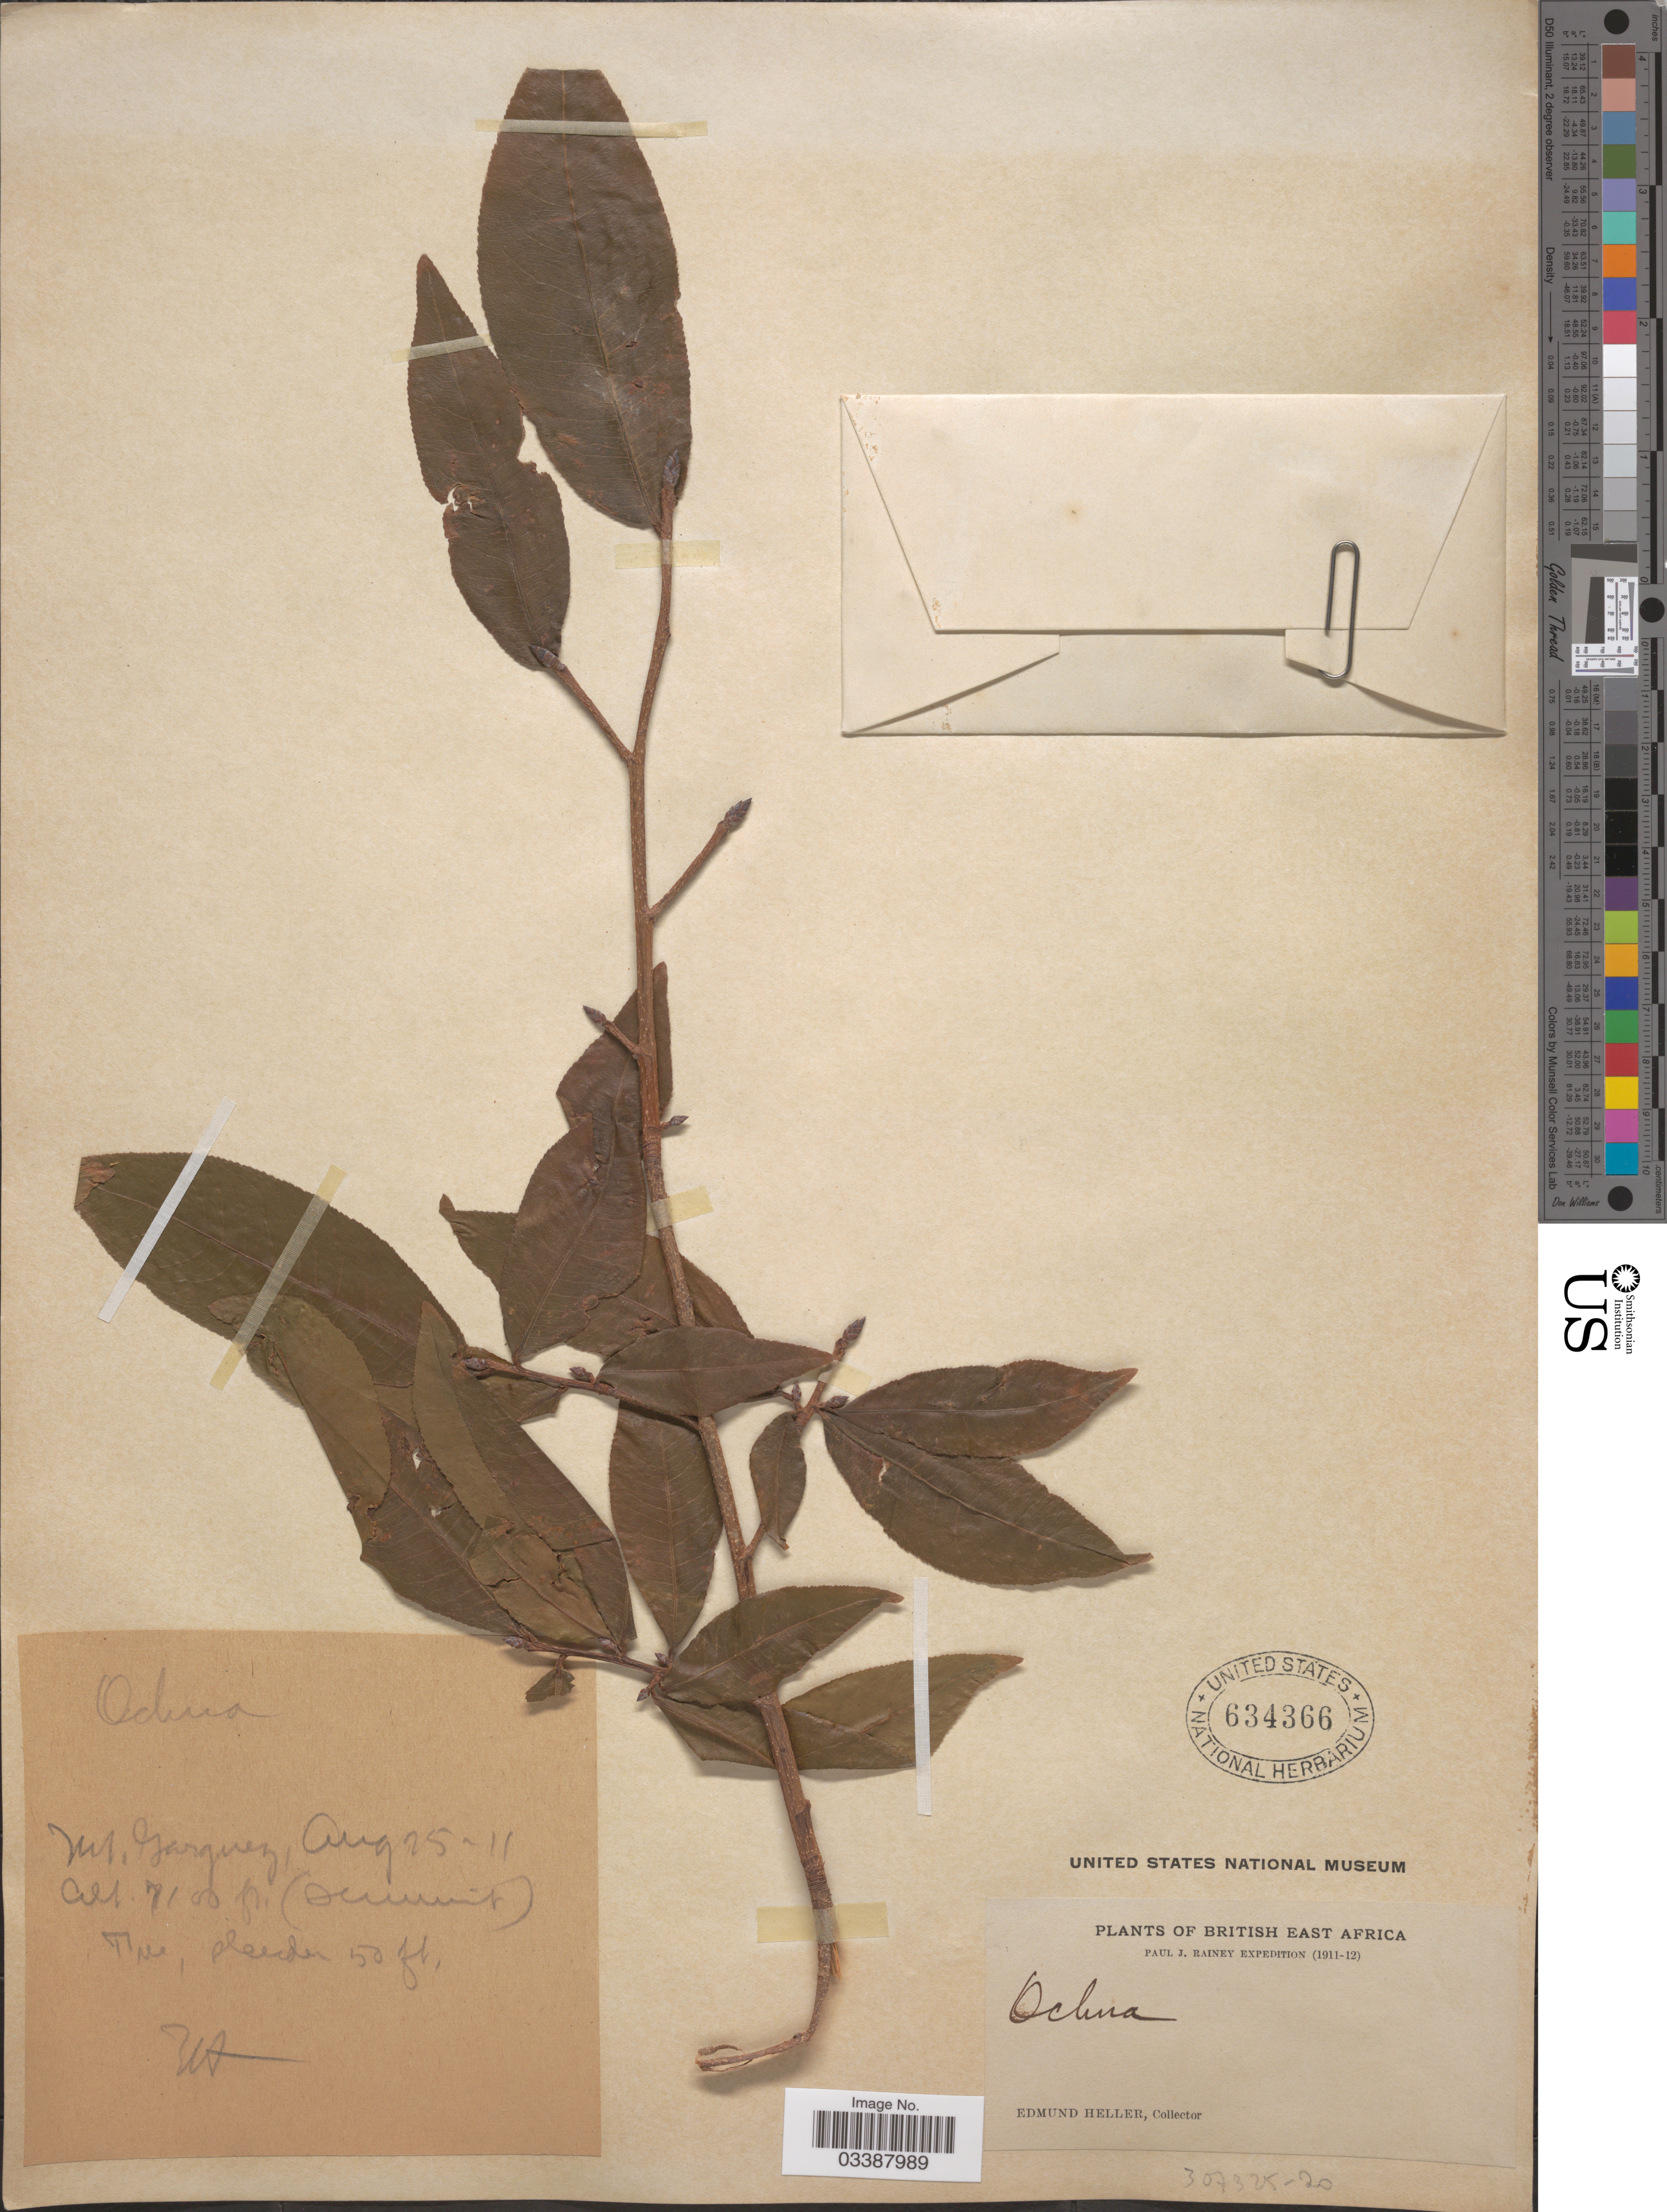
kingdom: Plantae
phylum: Tracheophyta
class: Magnoliopsida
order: Malpighiales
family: Ochnaceae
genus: Ochna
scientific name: Ochna sp.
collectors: E. Heller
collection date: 1911-08-25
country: Kenya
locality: British East Africa. Mt. Garguez.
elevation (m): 2164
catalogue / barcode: US 634366